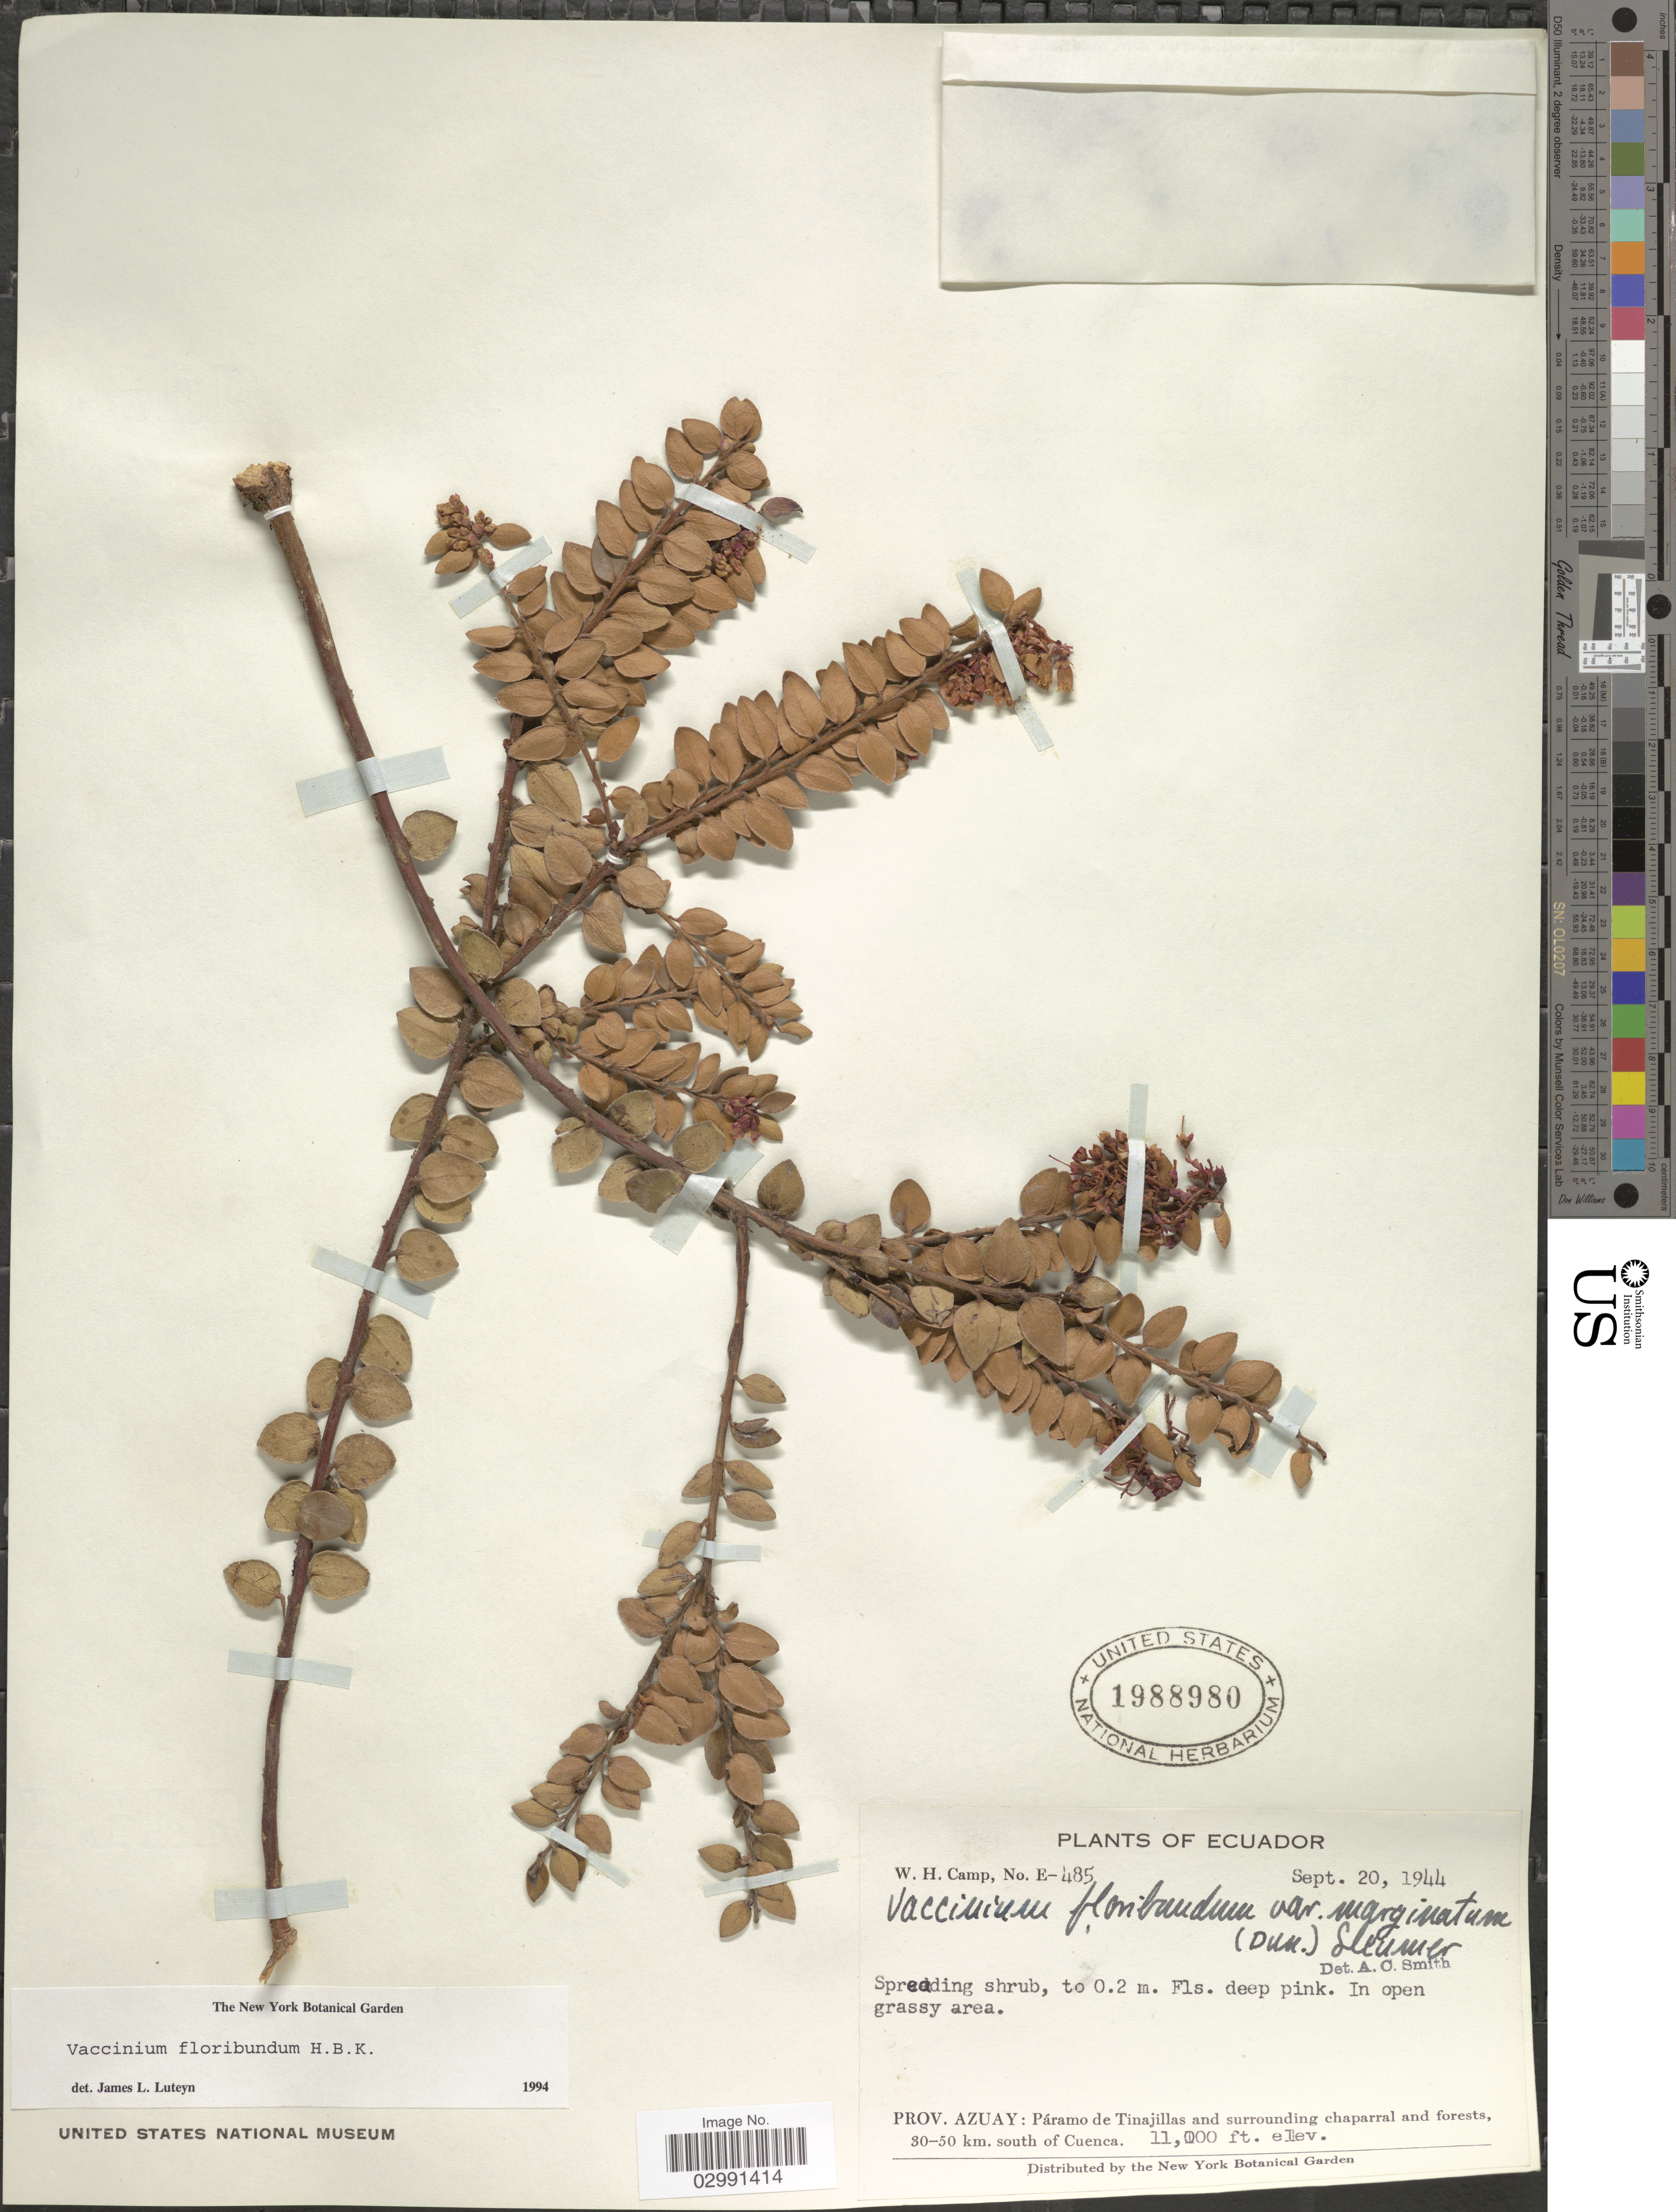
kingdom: Plantae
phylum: Tracheophyta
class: Magnoliopsida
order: Ericales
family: Ericaceae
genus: Vaccinium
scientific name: Vaccinium floribundum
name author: Kunth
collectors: W. H. Camp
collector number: E-485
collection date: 1944-09-20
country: Ecuador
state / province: Azuay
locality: Páramo de Tinajillas and surrounding chaparral and forests, 30-50 km. south of Cuenca.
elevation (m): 3353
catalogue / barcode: US 1988980